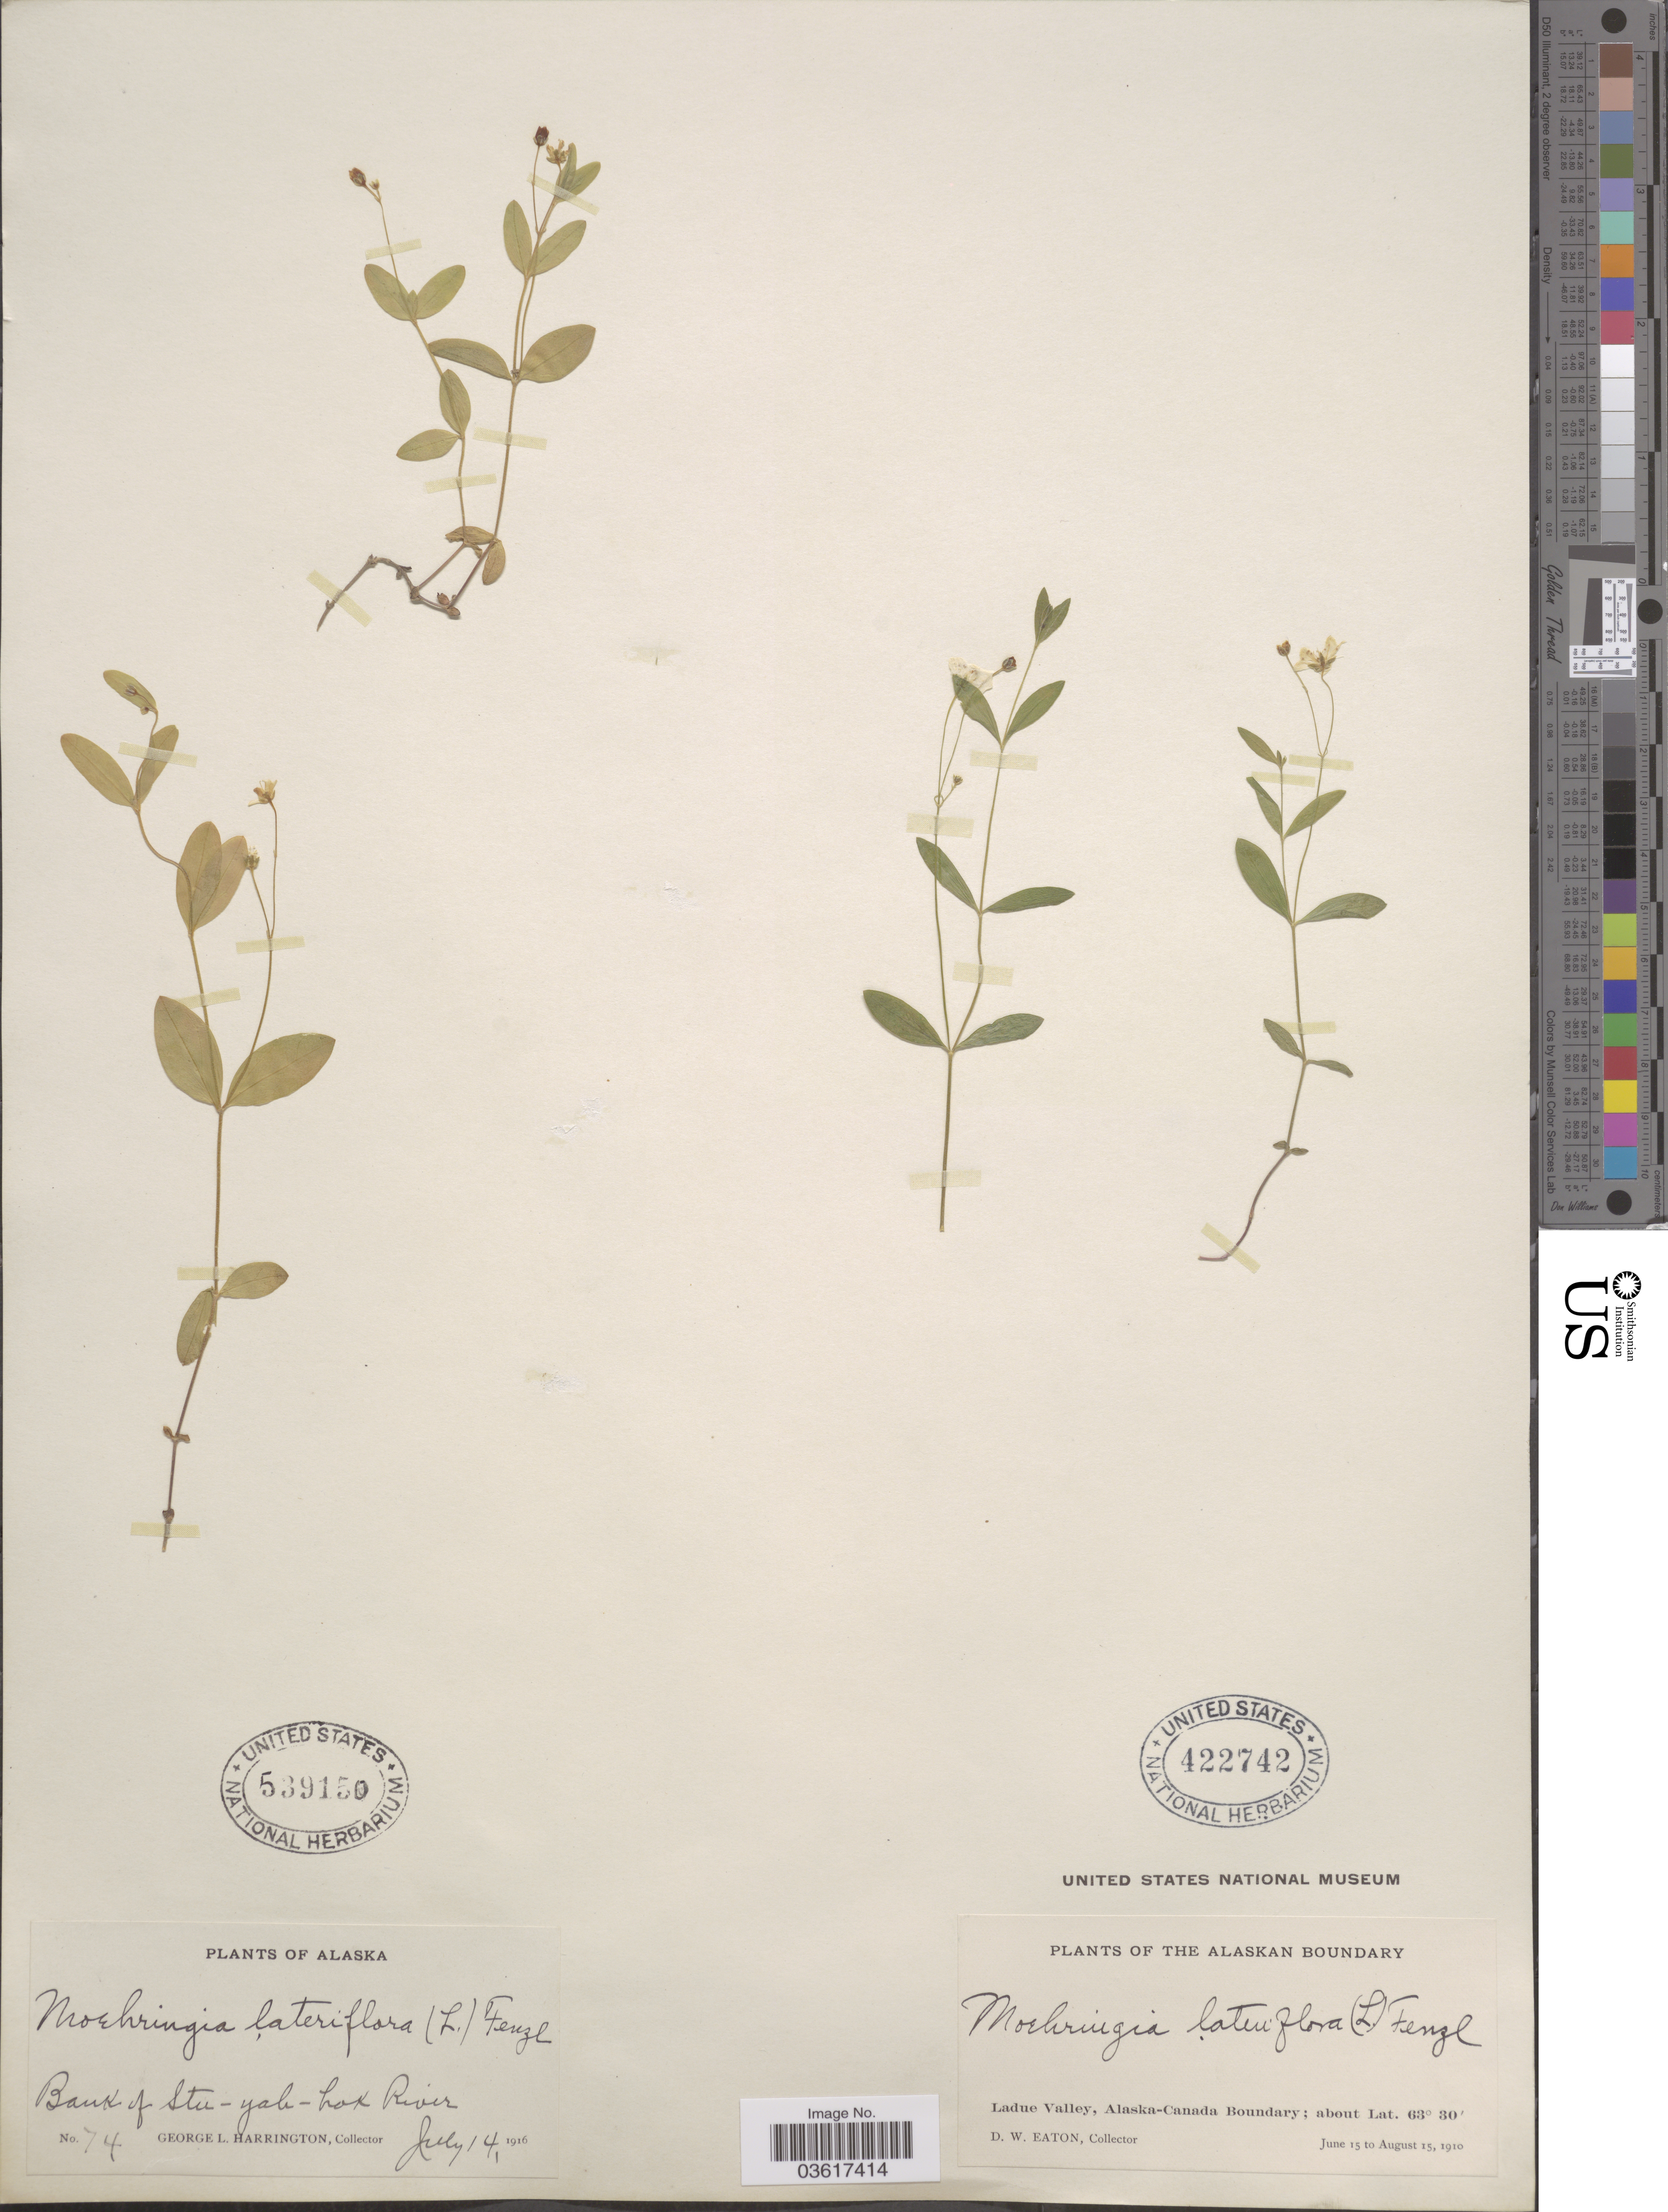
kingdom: Plantae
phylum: Tracheophyta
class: Magnoliopsida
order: Caryophyllales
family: Caryophyllaceae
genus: Moehringia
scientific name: Moehringia lateriflora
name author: (L.) Fenzl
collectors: D. Eaton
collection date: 1910-06-15/1910-08-15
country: United States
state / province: Alaska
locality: The Alaskan Boundary. Ladue Valley, Alaska-Canada Boundary.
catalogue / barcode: US 422742-2